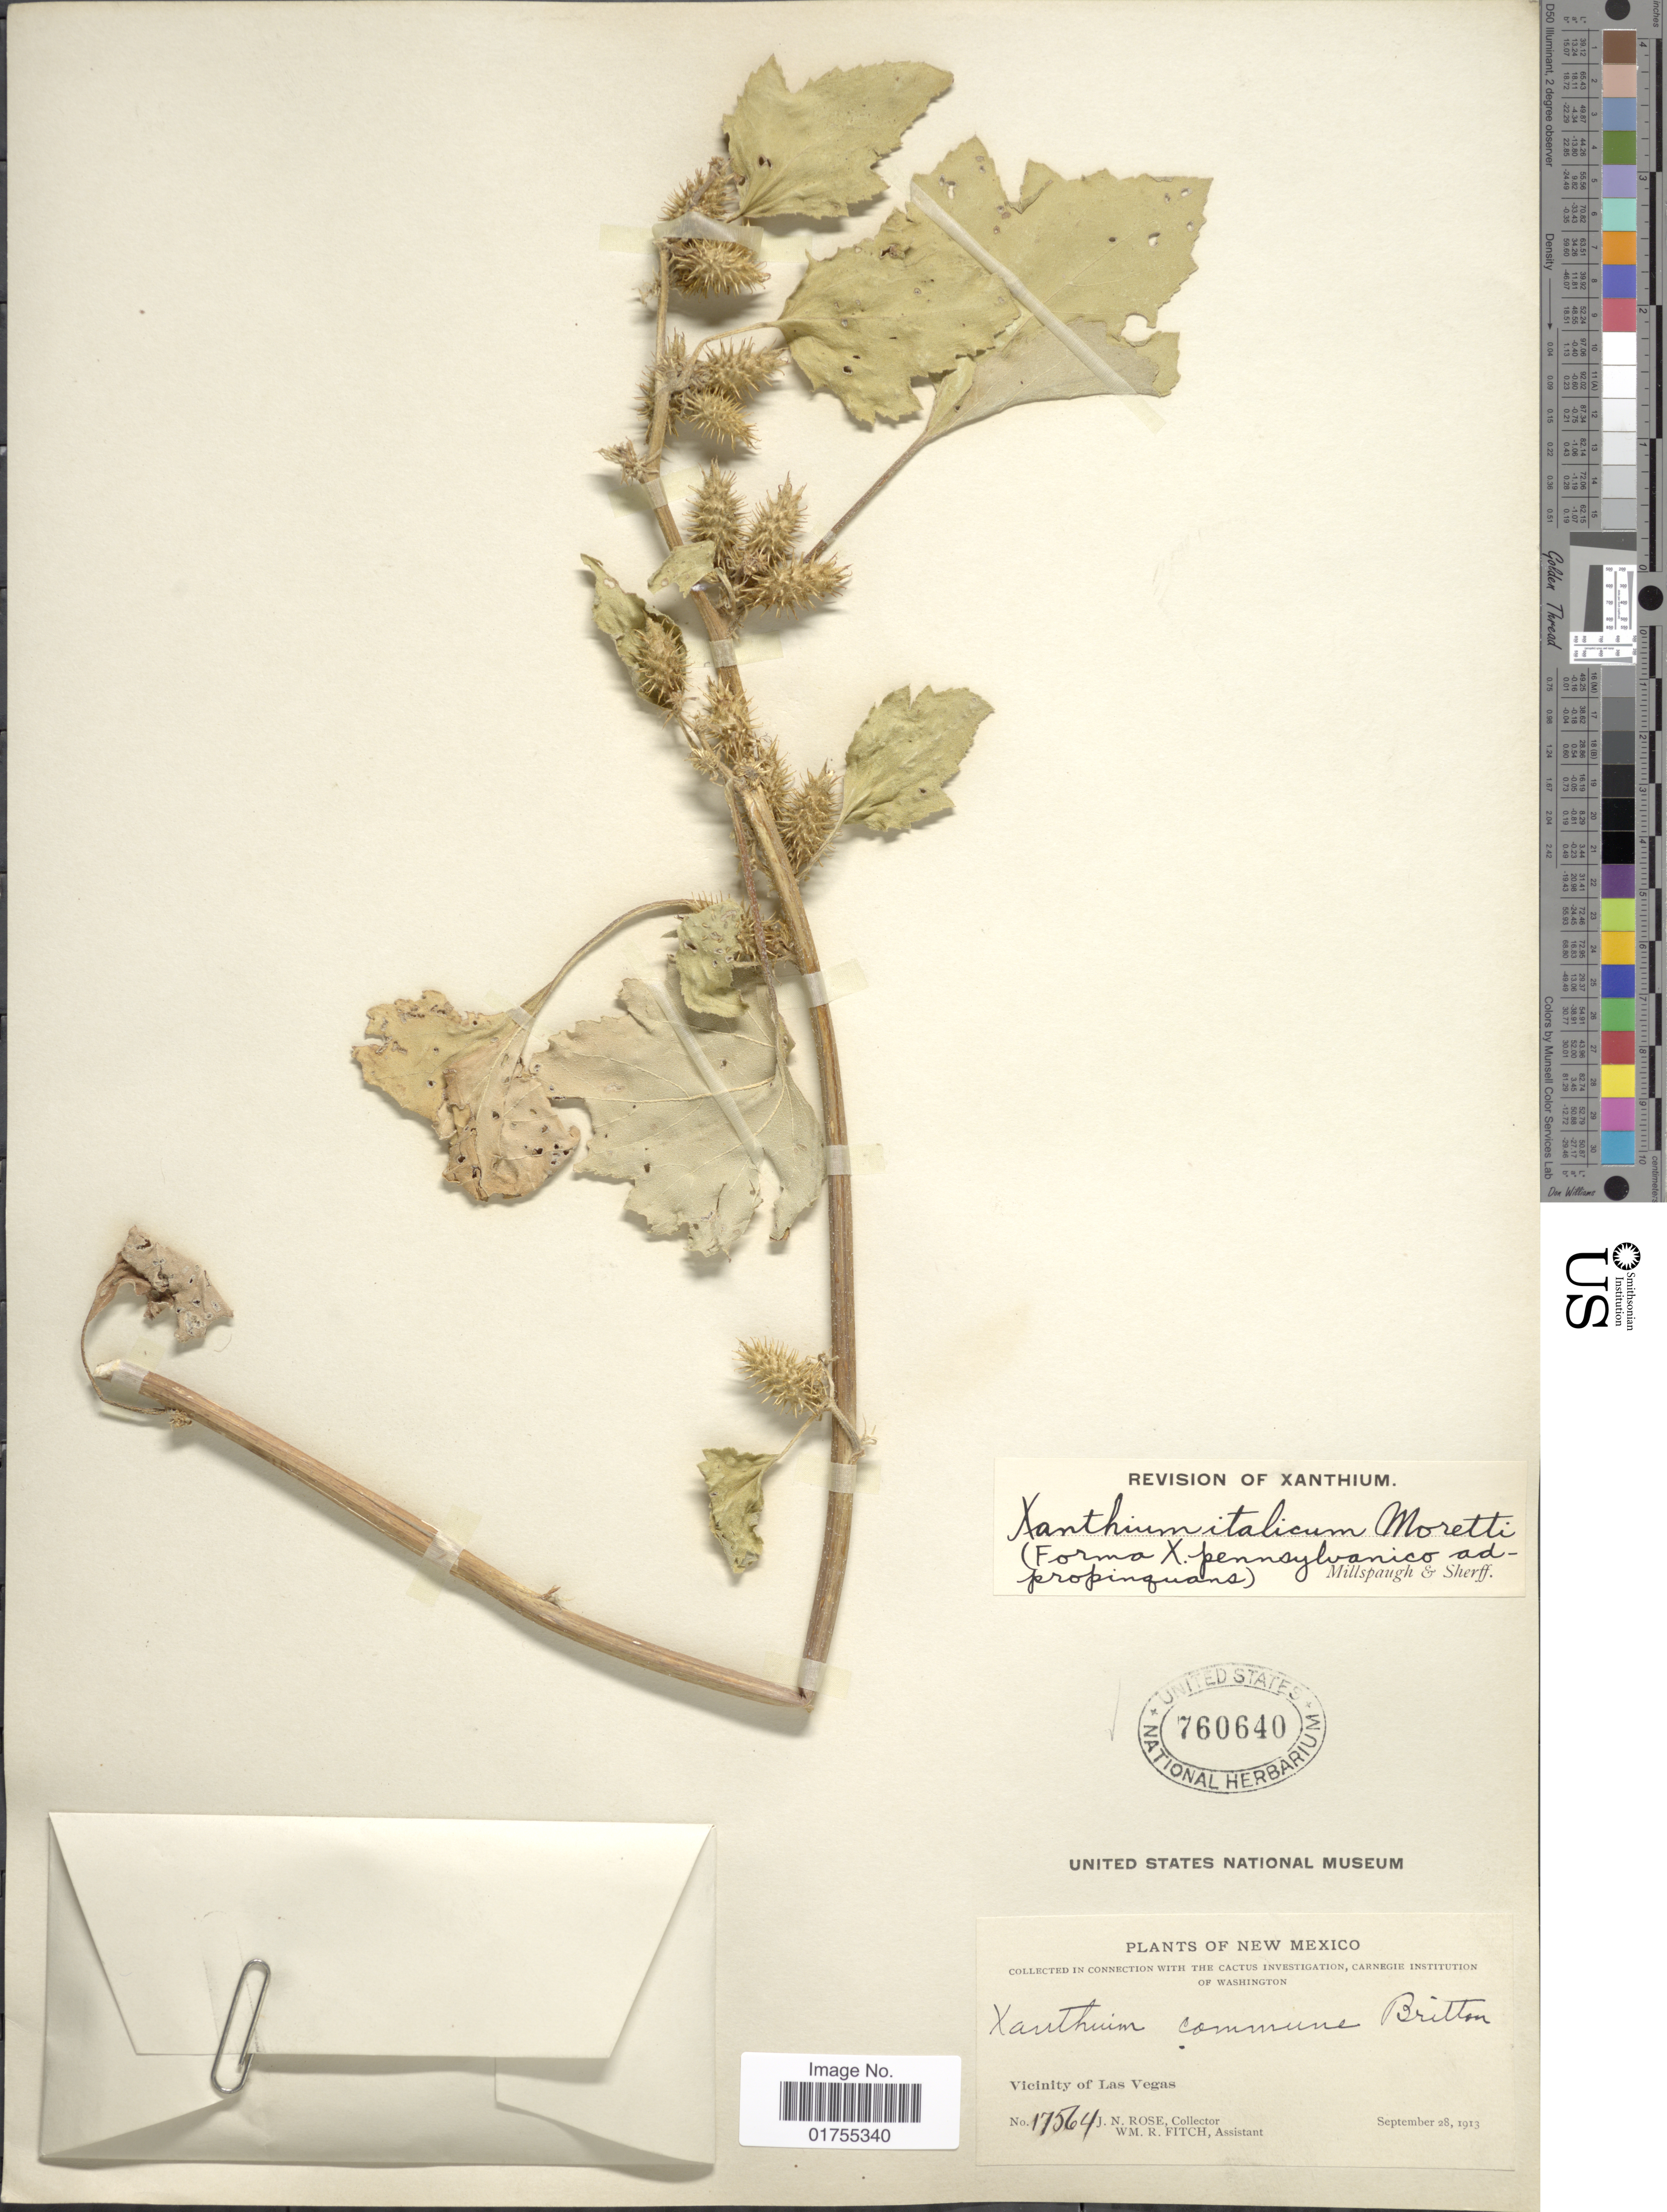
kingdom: Plantae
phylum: Tracheophyta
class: Magnoliopsida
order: Asterales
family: Asteraceae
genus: Xanthium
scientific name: Xanthium strumarium var. canadense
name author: (Mill.) Torr. & A. Gray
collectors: J. N. Rose & W. R. Fitch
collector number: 17564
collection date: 1913-09-28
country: United States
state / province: New Mexico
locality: Vicinity of Las Vegas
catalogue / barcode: US 760640